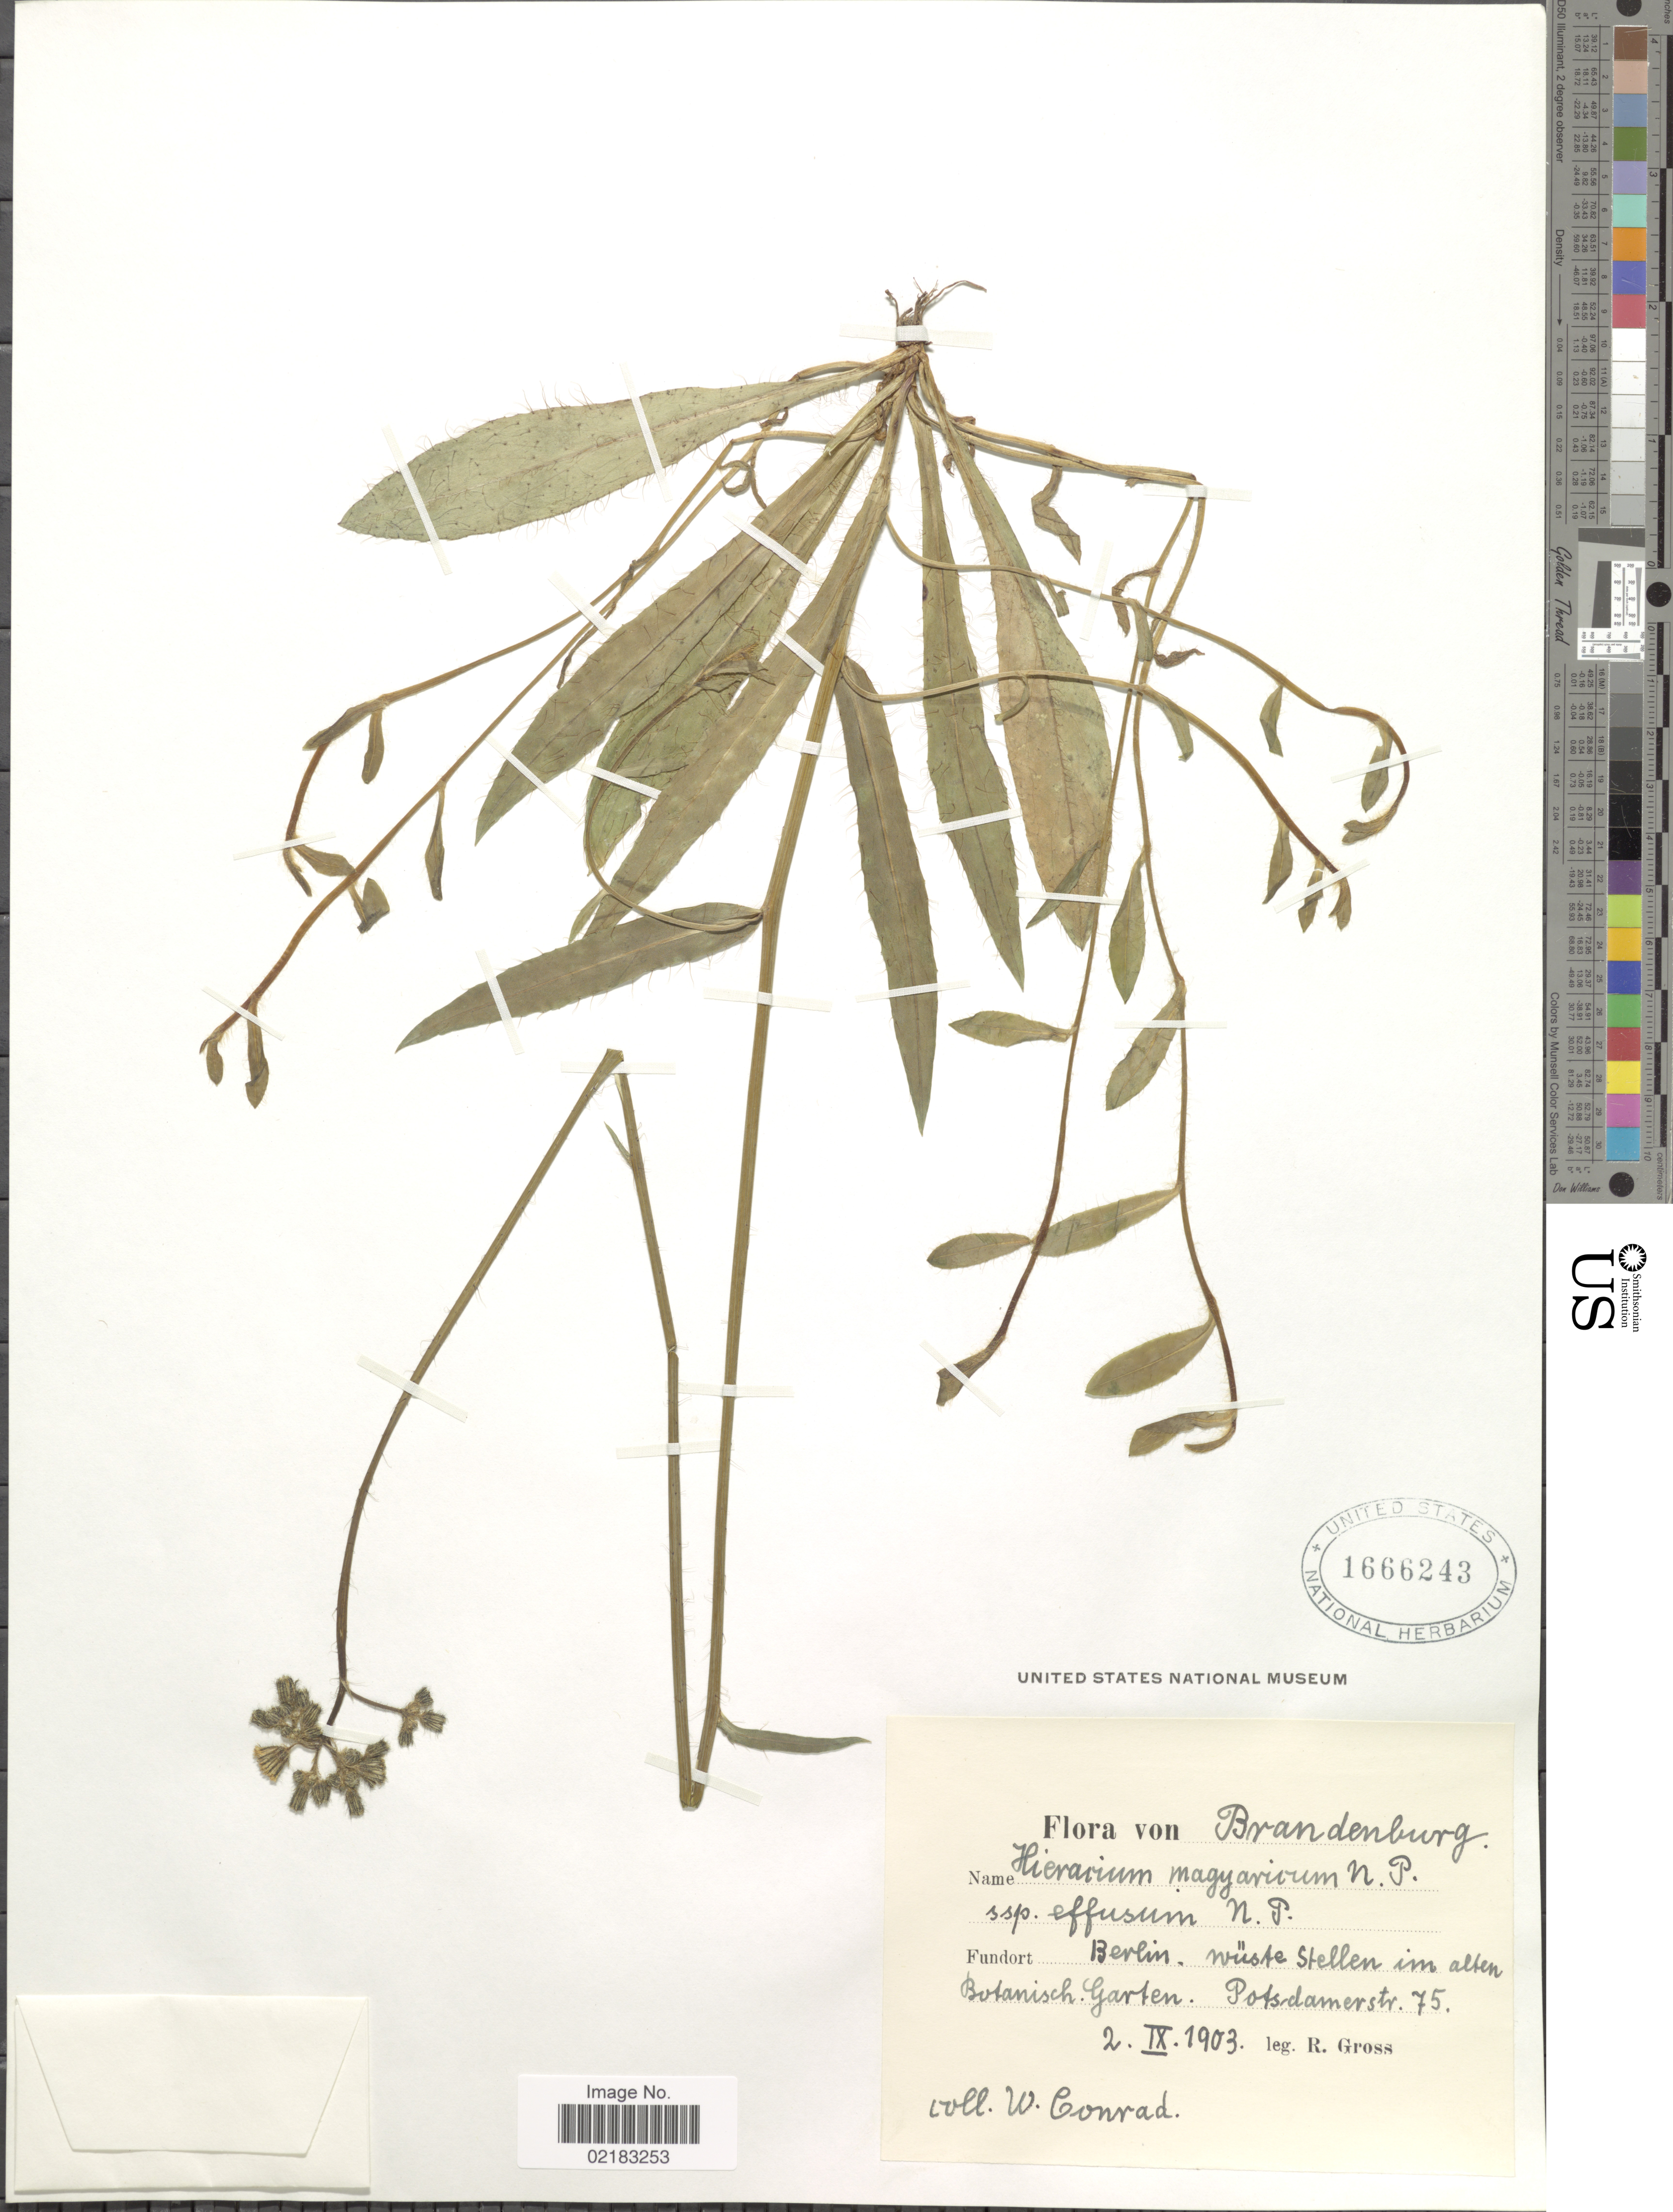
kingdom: Plantae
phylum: Tracheophyta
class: Magnoliopsida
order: Asterales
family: Asteraceae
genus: Pilosella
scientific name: Pilosella piloselloides subsp. magyarica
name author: (Peter) S. Bräut. & Greuter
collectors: R. Gross & W. Conrad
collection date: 1903-09-02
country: Germany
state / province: Berlin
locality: Botanisch Garten, Pofdamerstr. 75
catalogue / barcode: US 1666243